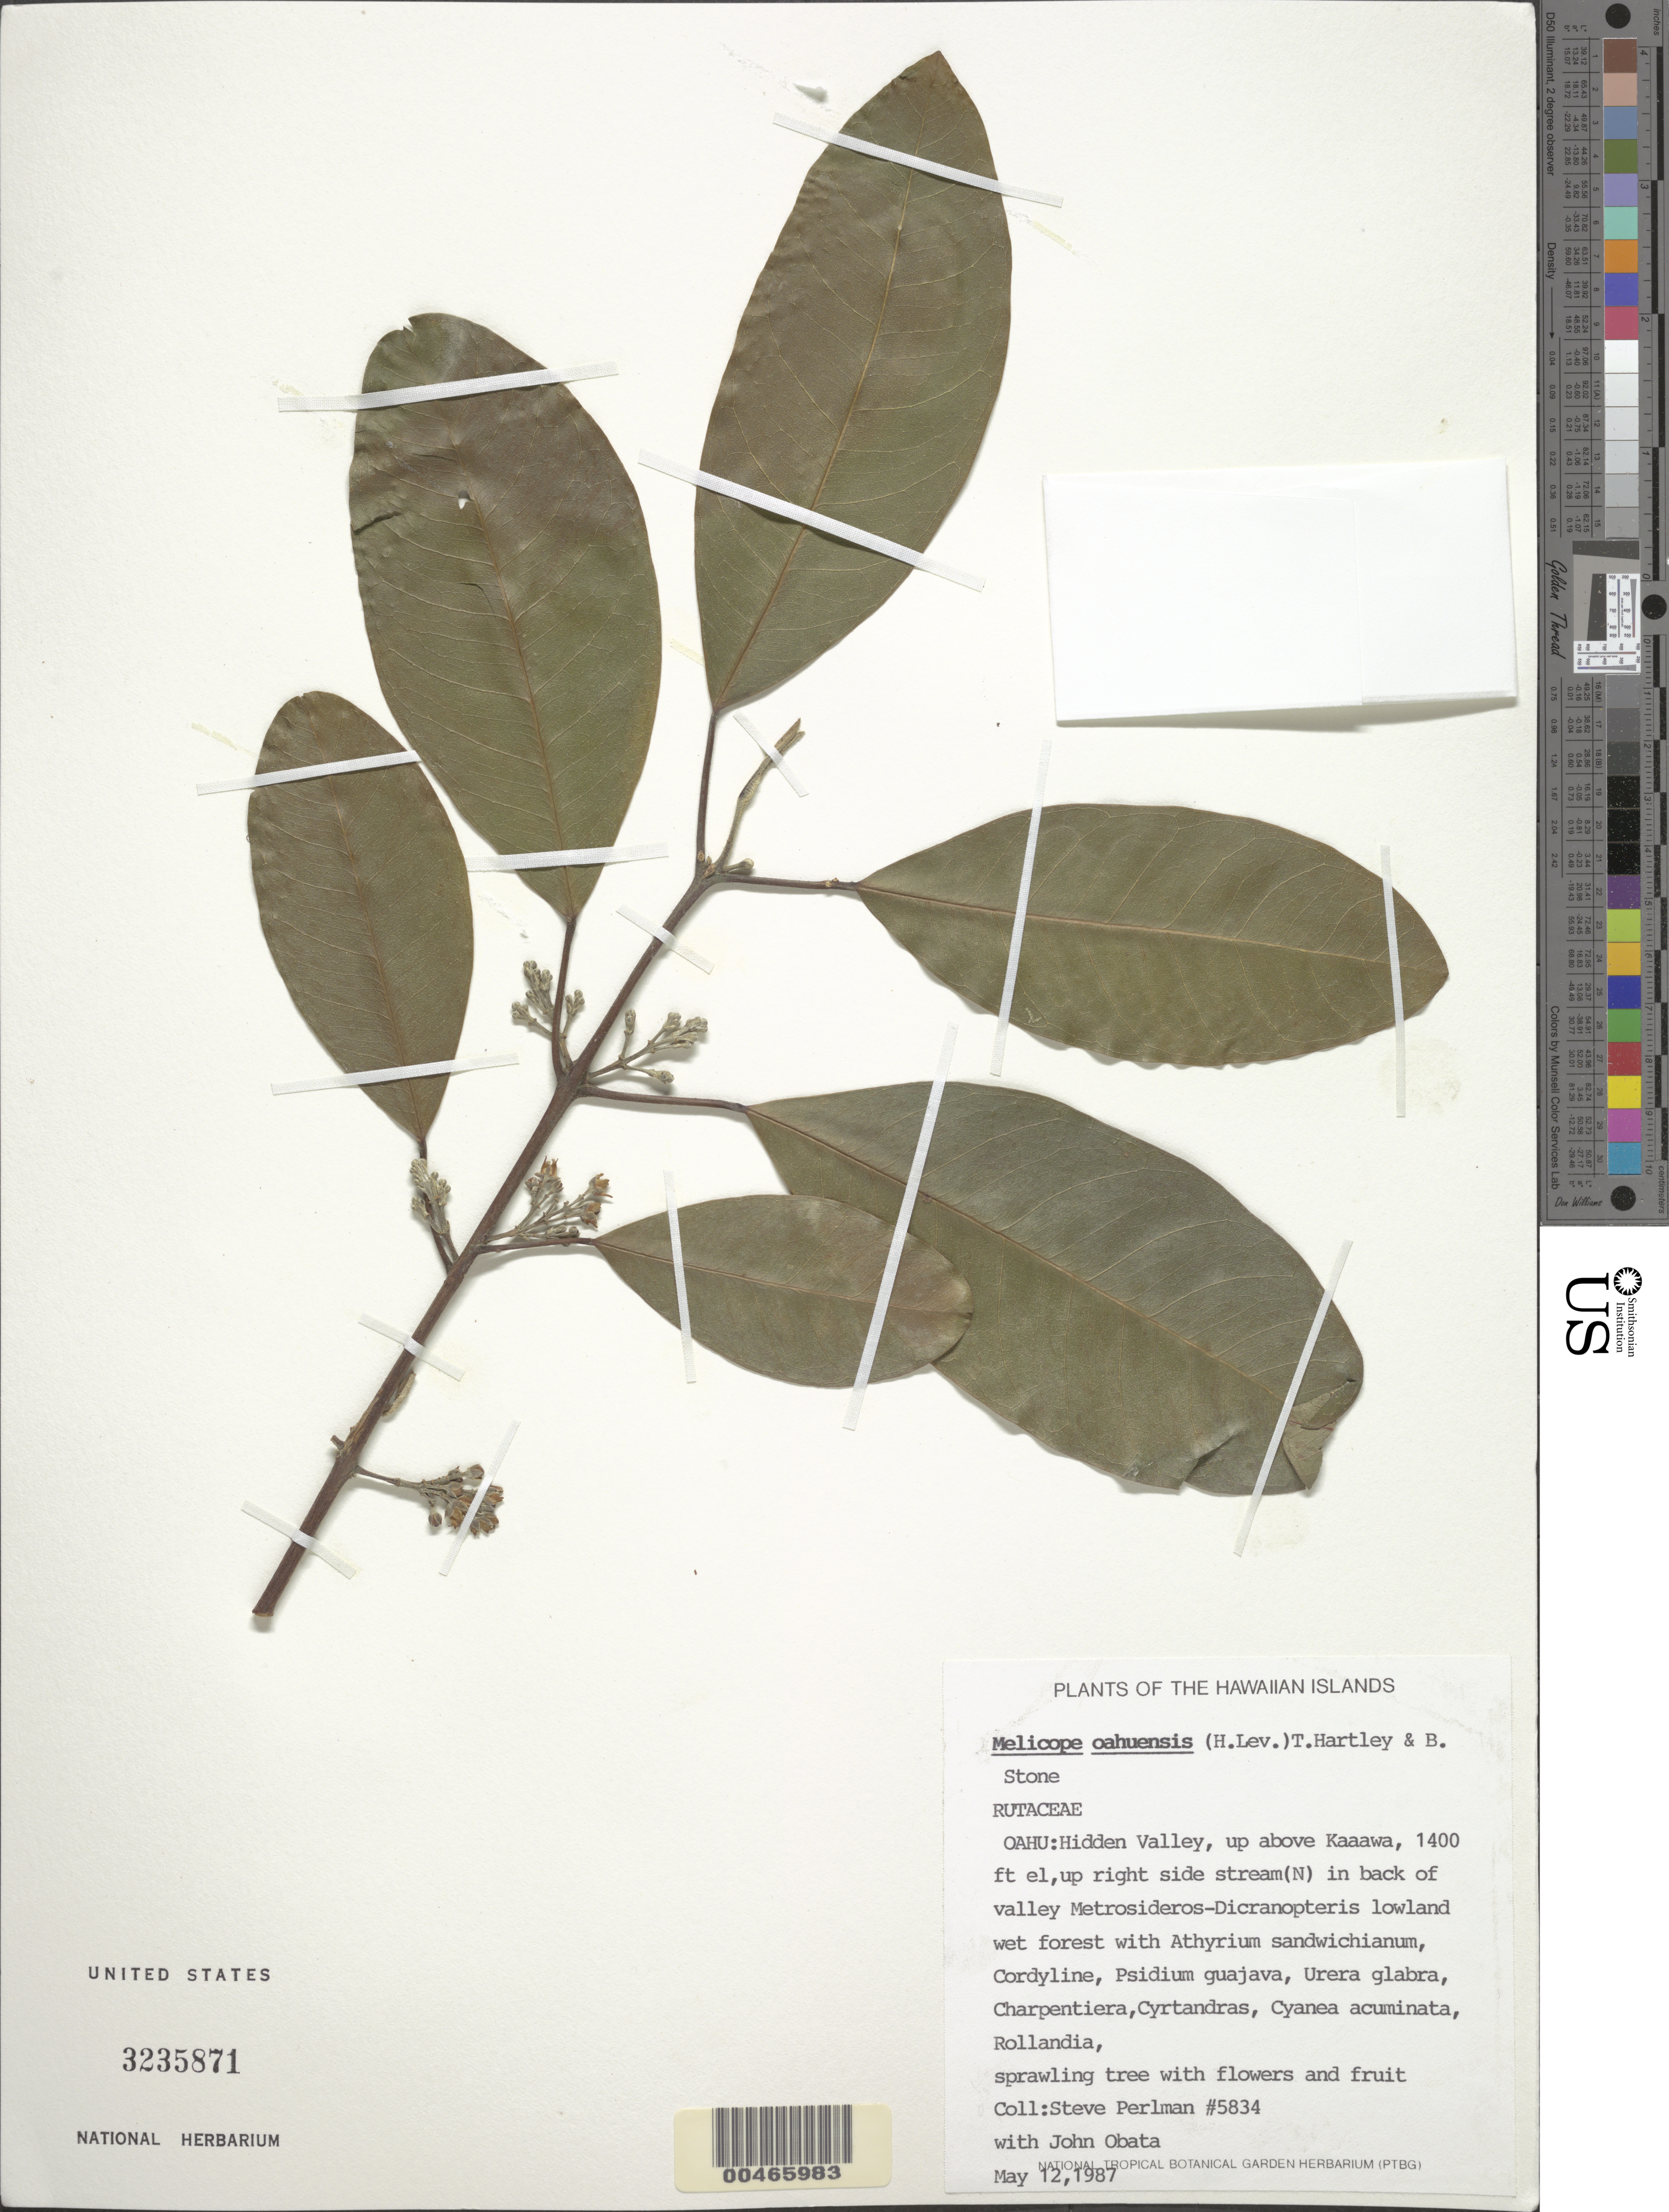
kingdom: Plantae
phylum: Tracheophyta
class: Magnoliopsida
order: Sapindales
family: Rutaceae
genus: Melicope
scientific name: Melicope oahuensis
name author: (H. Lév.) T.G. Hartley & B.C. Stone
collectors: S. P. Perlman & J. Obata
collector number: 5834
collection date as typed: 12 May 1987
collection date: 1987-05-12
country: United States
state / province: Hawaii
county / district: Honolulu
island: Oahu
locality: Hidden VAlley, up above Kaaawa, up right side stream(N) in back of valley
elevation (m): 427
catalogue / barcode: US 3235871